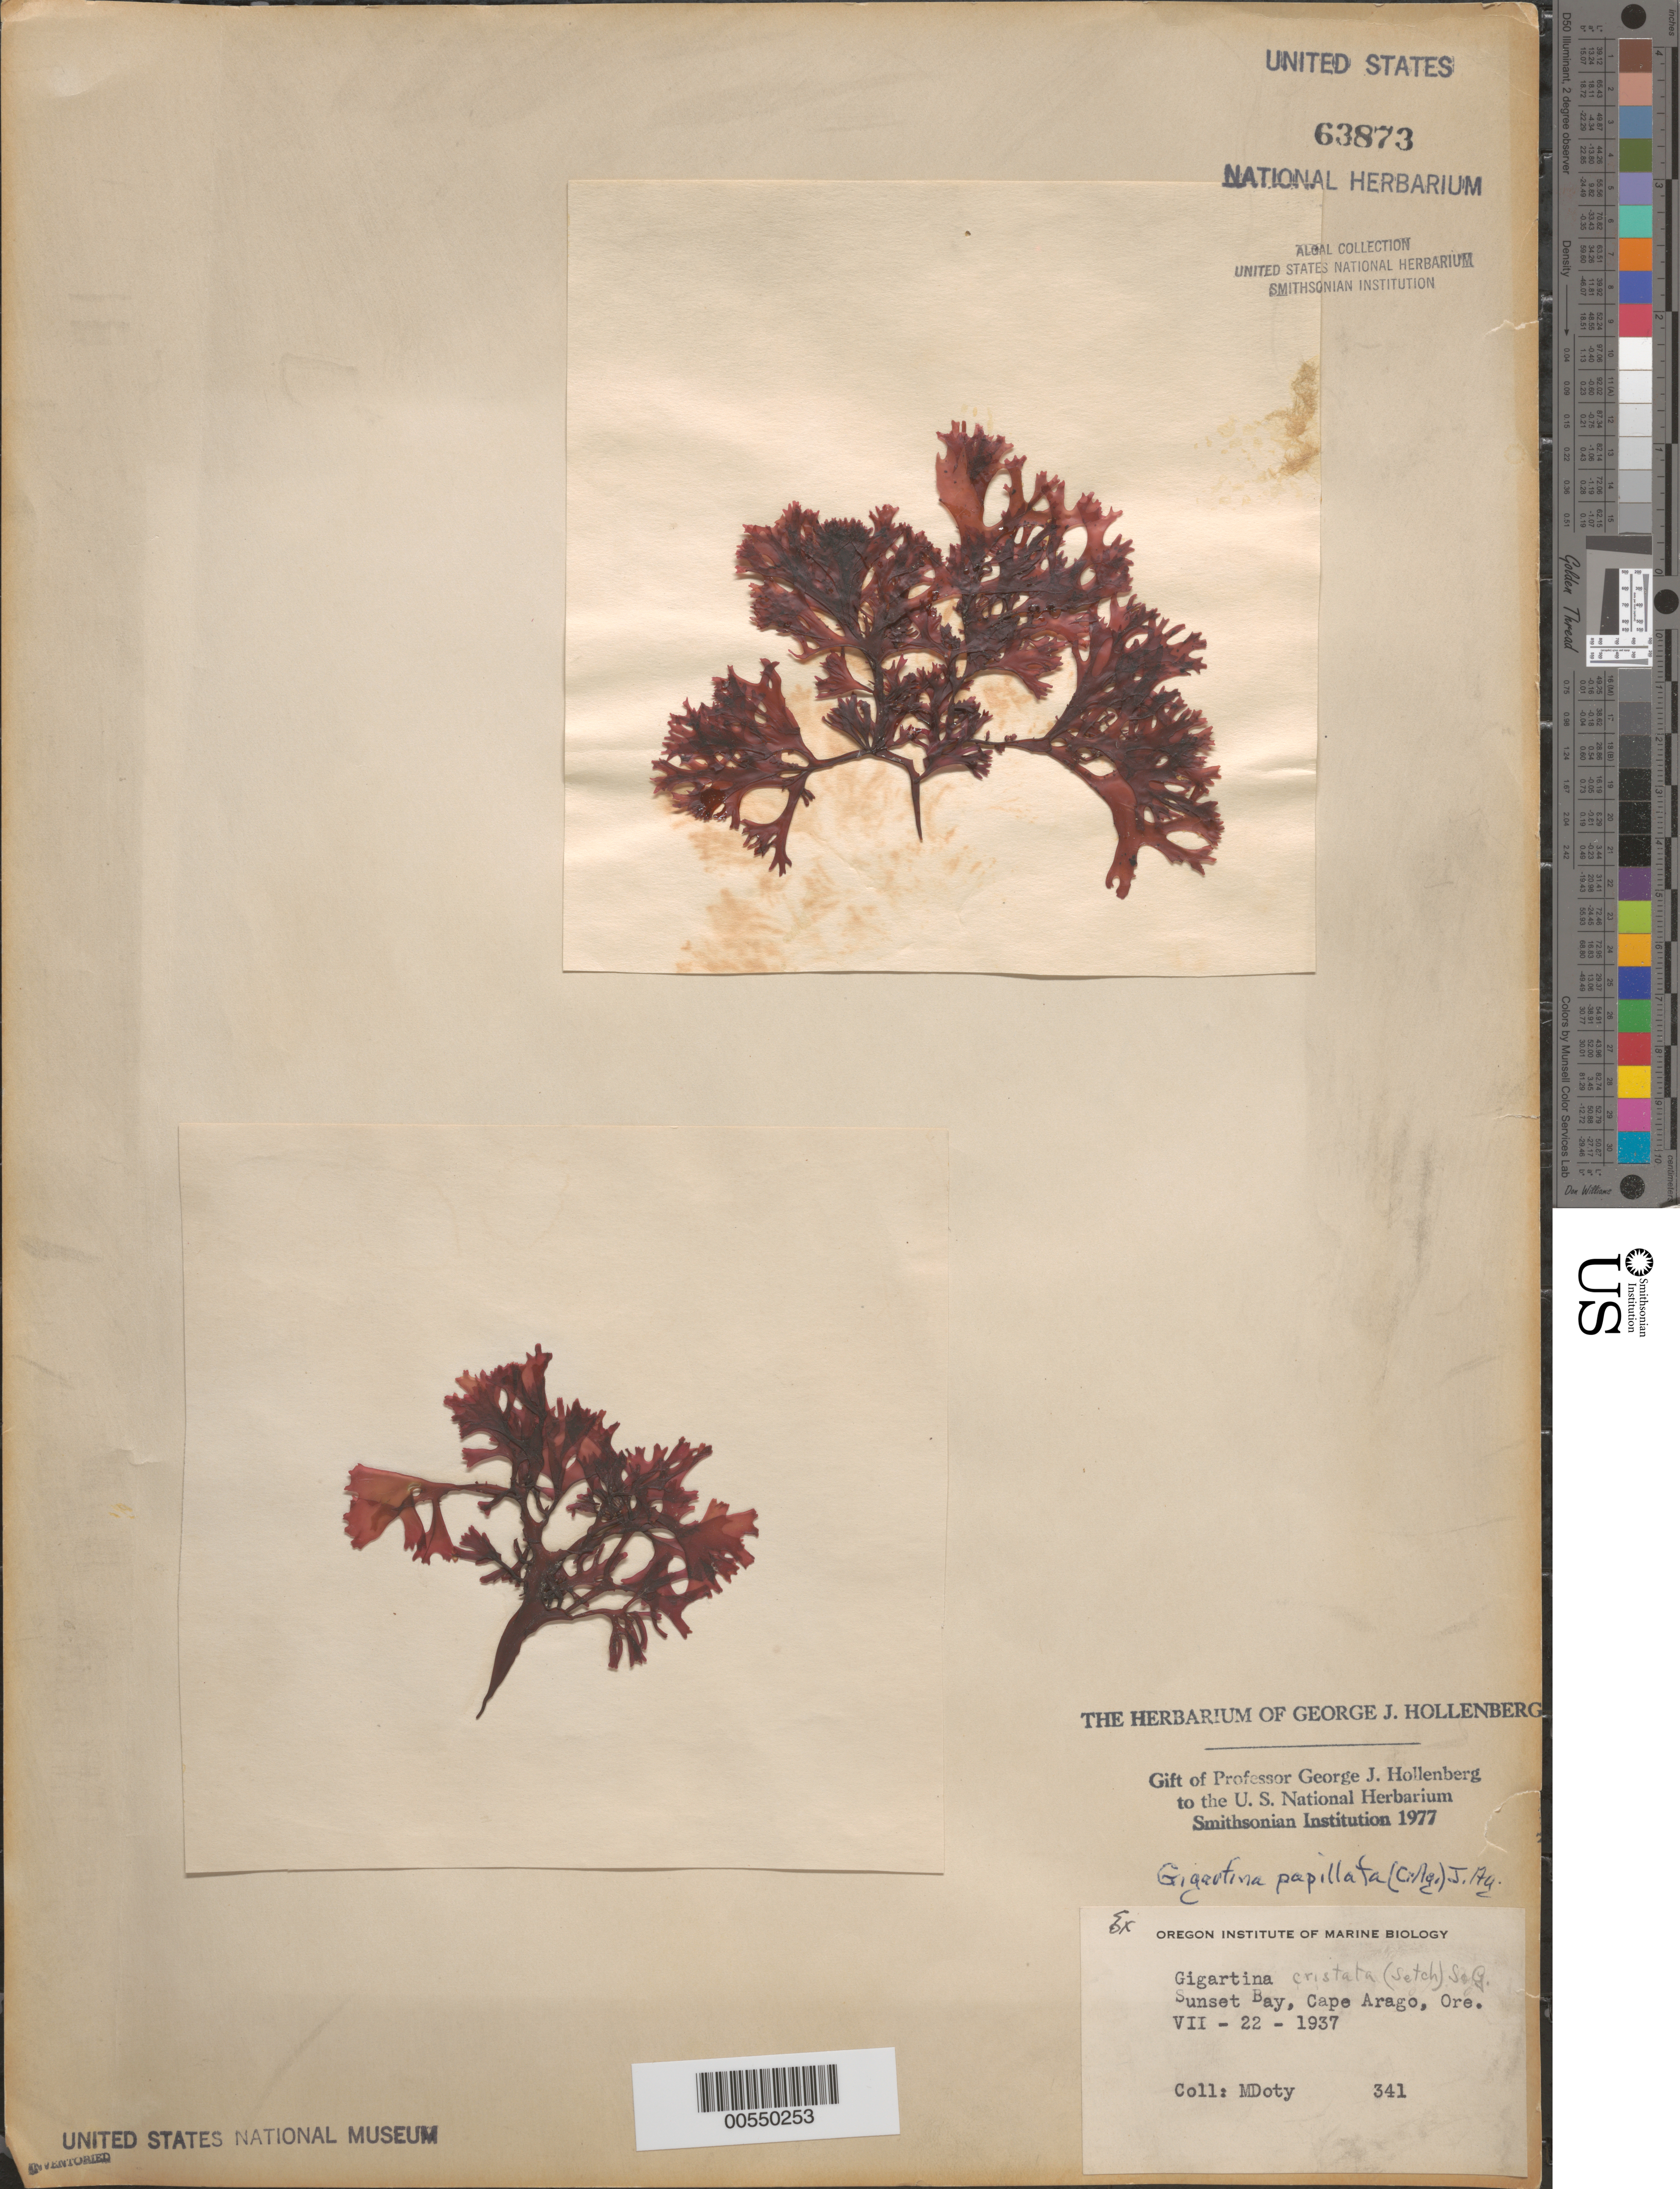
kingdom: Plantae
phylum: Rhodophyta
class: Florideophyceae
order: Gigartinales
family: Phyllophoraceae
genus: Mastocarpus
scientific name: Mastocarpus papillatus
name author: (C. Agardh) Kütz.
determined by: Algae name updating Project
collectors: M. S. Doty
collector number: MSD 341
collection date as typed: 22 Jul 1937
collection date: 1937-07-22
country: United States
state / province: Oregon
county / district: Coos County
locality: Sunset Bay, Cape Arago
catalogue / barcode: US 63873